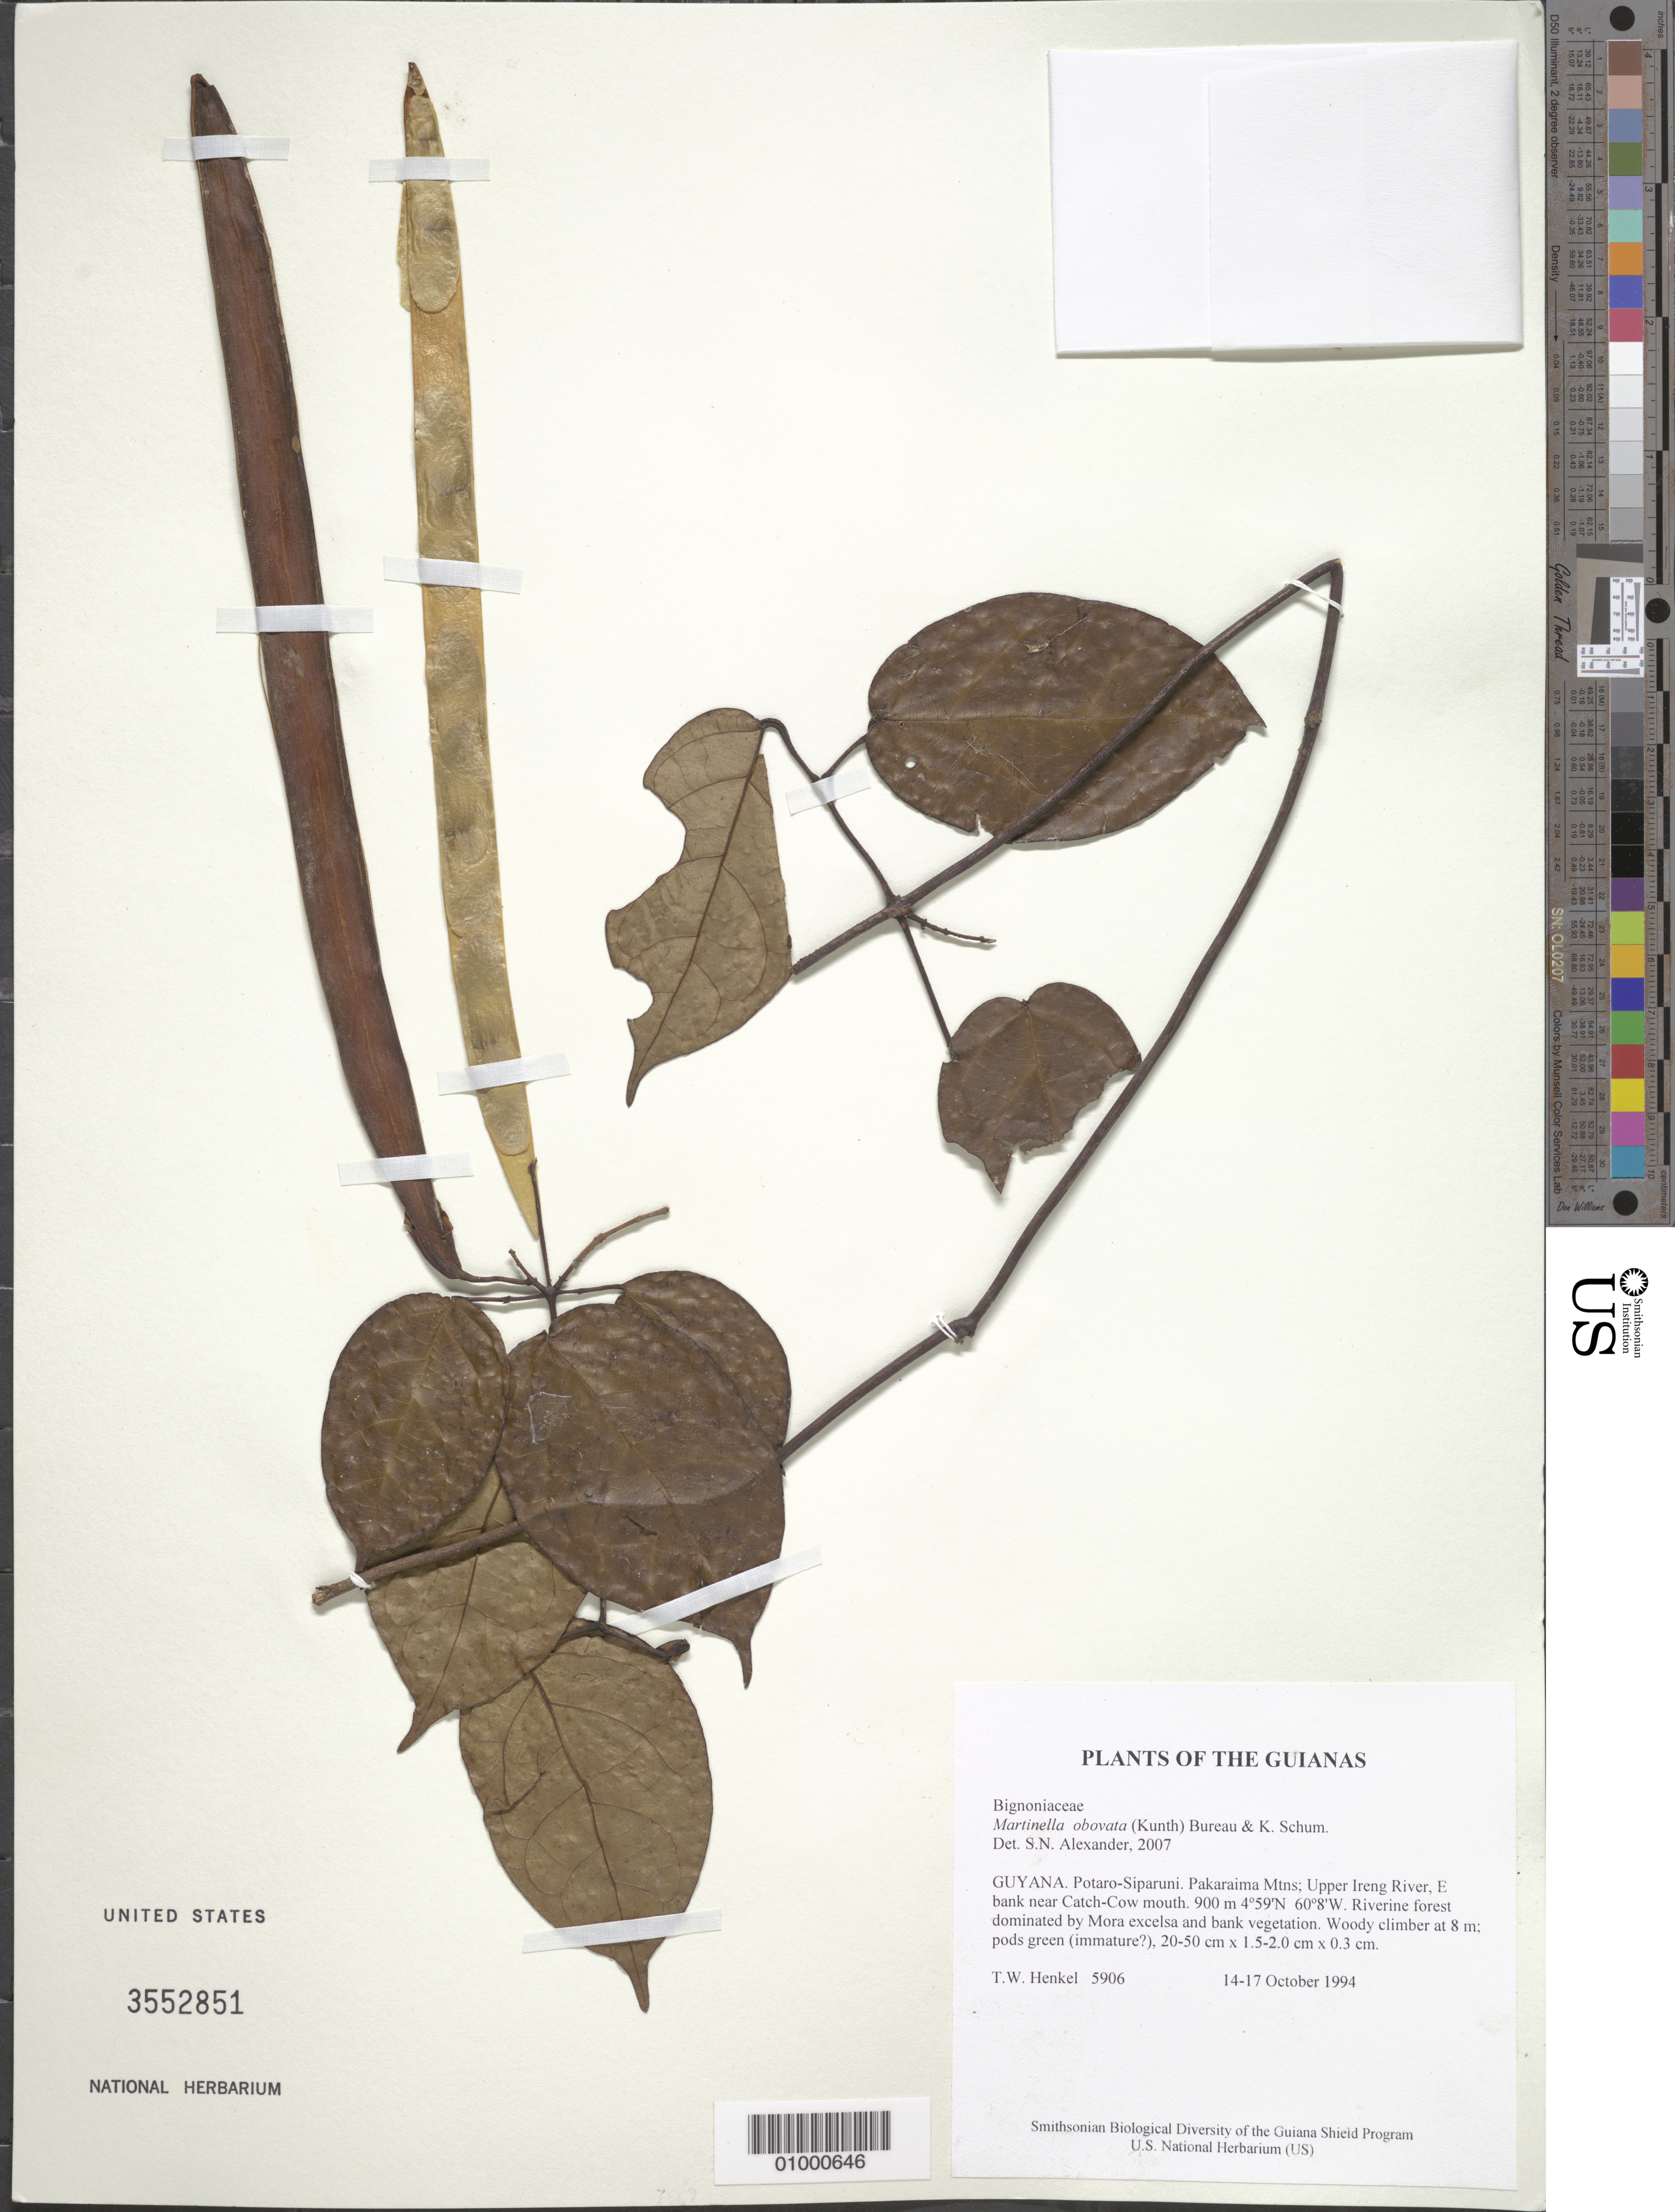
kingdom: Plantae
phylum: Tracheophyta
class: Magnoliopsida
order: Lamiales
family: Bignoniaceae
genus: Martinella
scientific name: Martinella obovata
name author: (Kunth) Bureau & K. Schum.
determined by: Alexander, S. N.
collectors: T. Henkel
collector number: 5906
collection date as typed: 14-17 October 1994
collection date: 1994-10-14/1994-10-17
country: Guyana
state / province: Potaro-Siparuni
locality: Pakaraima Mtns; Upper Ireng River, E bank near Catch-Cow mouth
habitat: Riverine forest dominated by Mora excelsa and bank vegetation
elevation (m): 900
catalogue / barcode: US 3552851